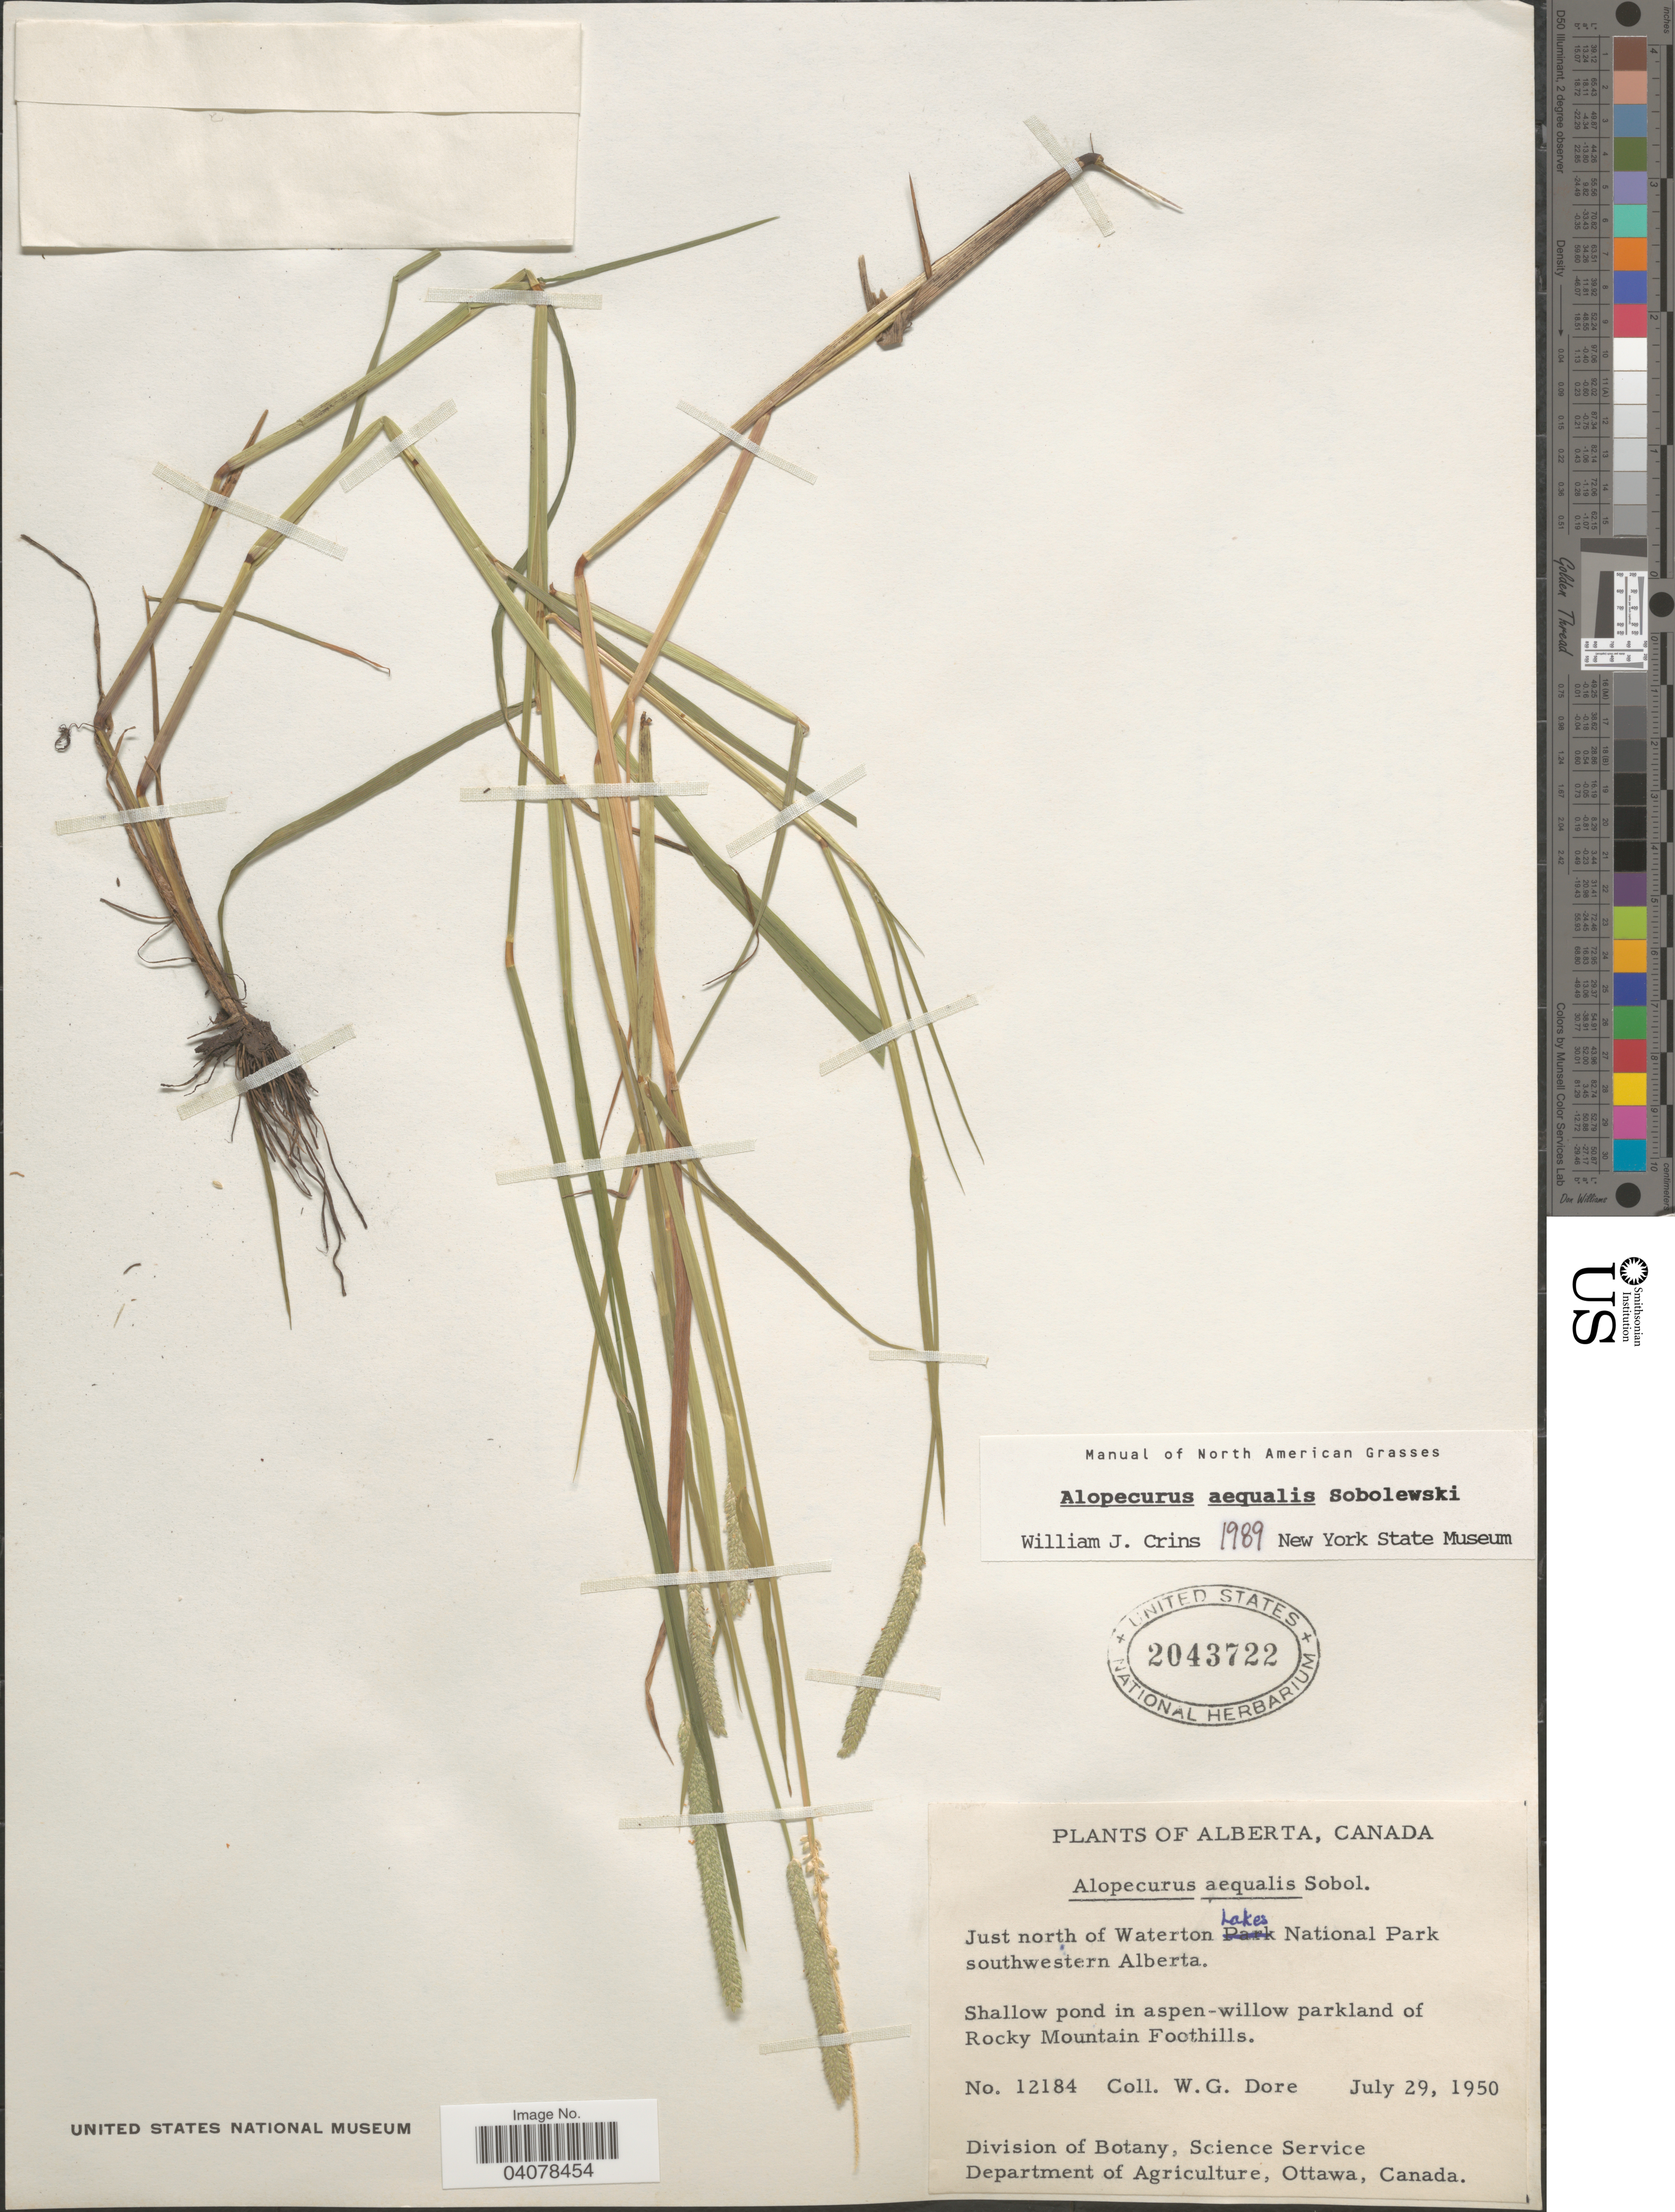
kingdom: Plantae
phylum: Tracheophyta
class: Liliopsida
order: Poales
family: Poaceae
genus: Alopecurus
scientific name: Alopecurus aequalis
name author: Sobol.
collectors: W. Dore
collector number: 12184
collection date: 1950-07-29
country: Canada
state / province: Alberta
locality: Just north of Waterton Lakes National Park southwestern Alberta. Shallow pond is aspen-willow parkland of Rocky Mountain Foothills.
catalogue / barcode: US 2043722